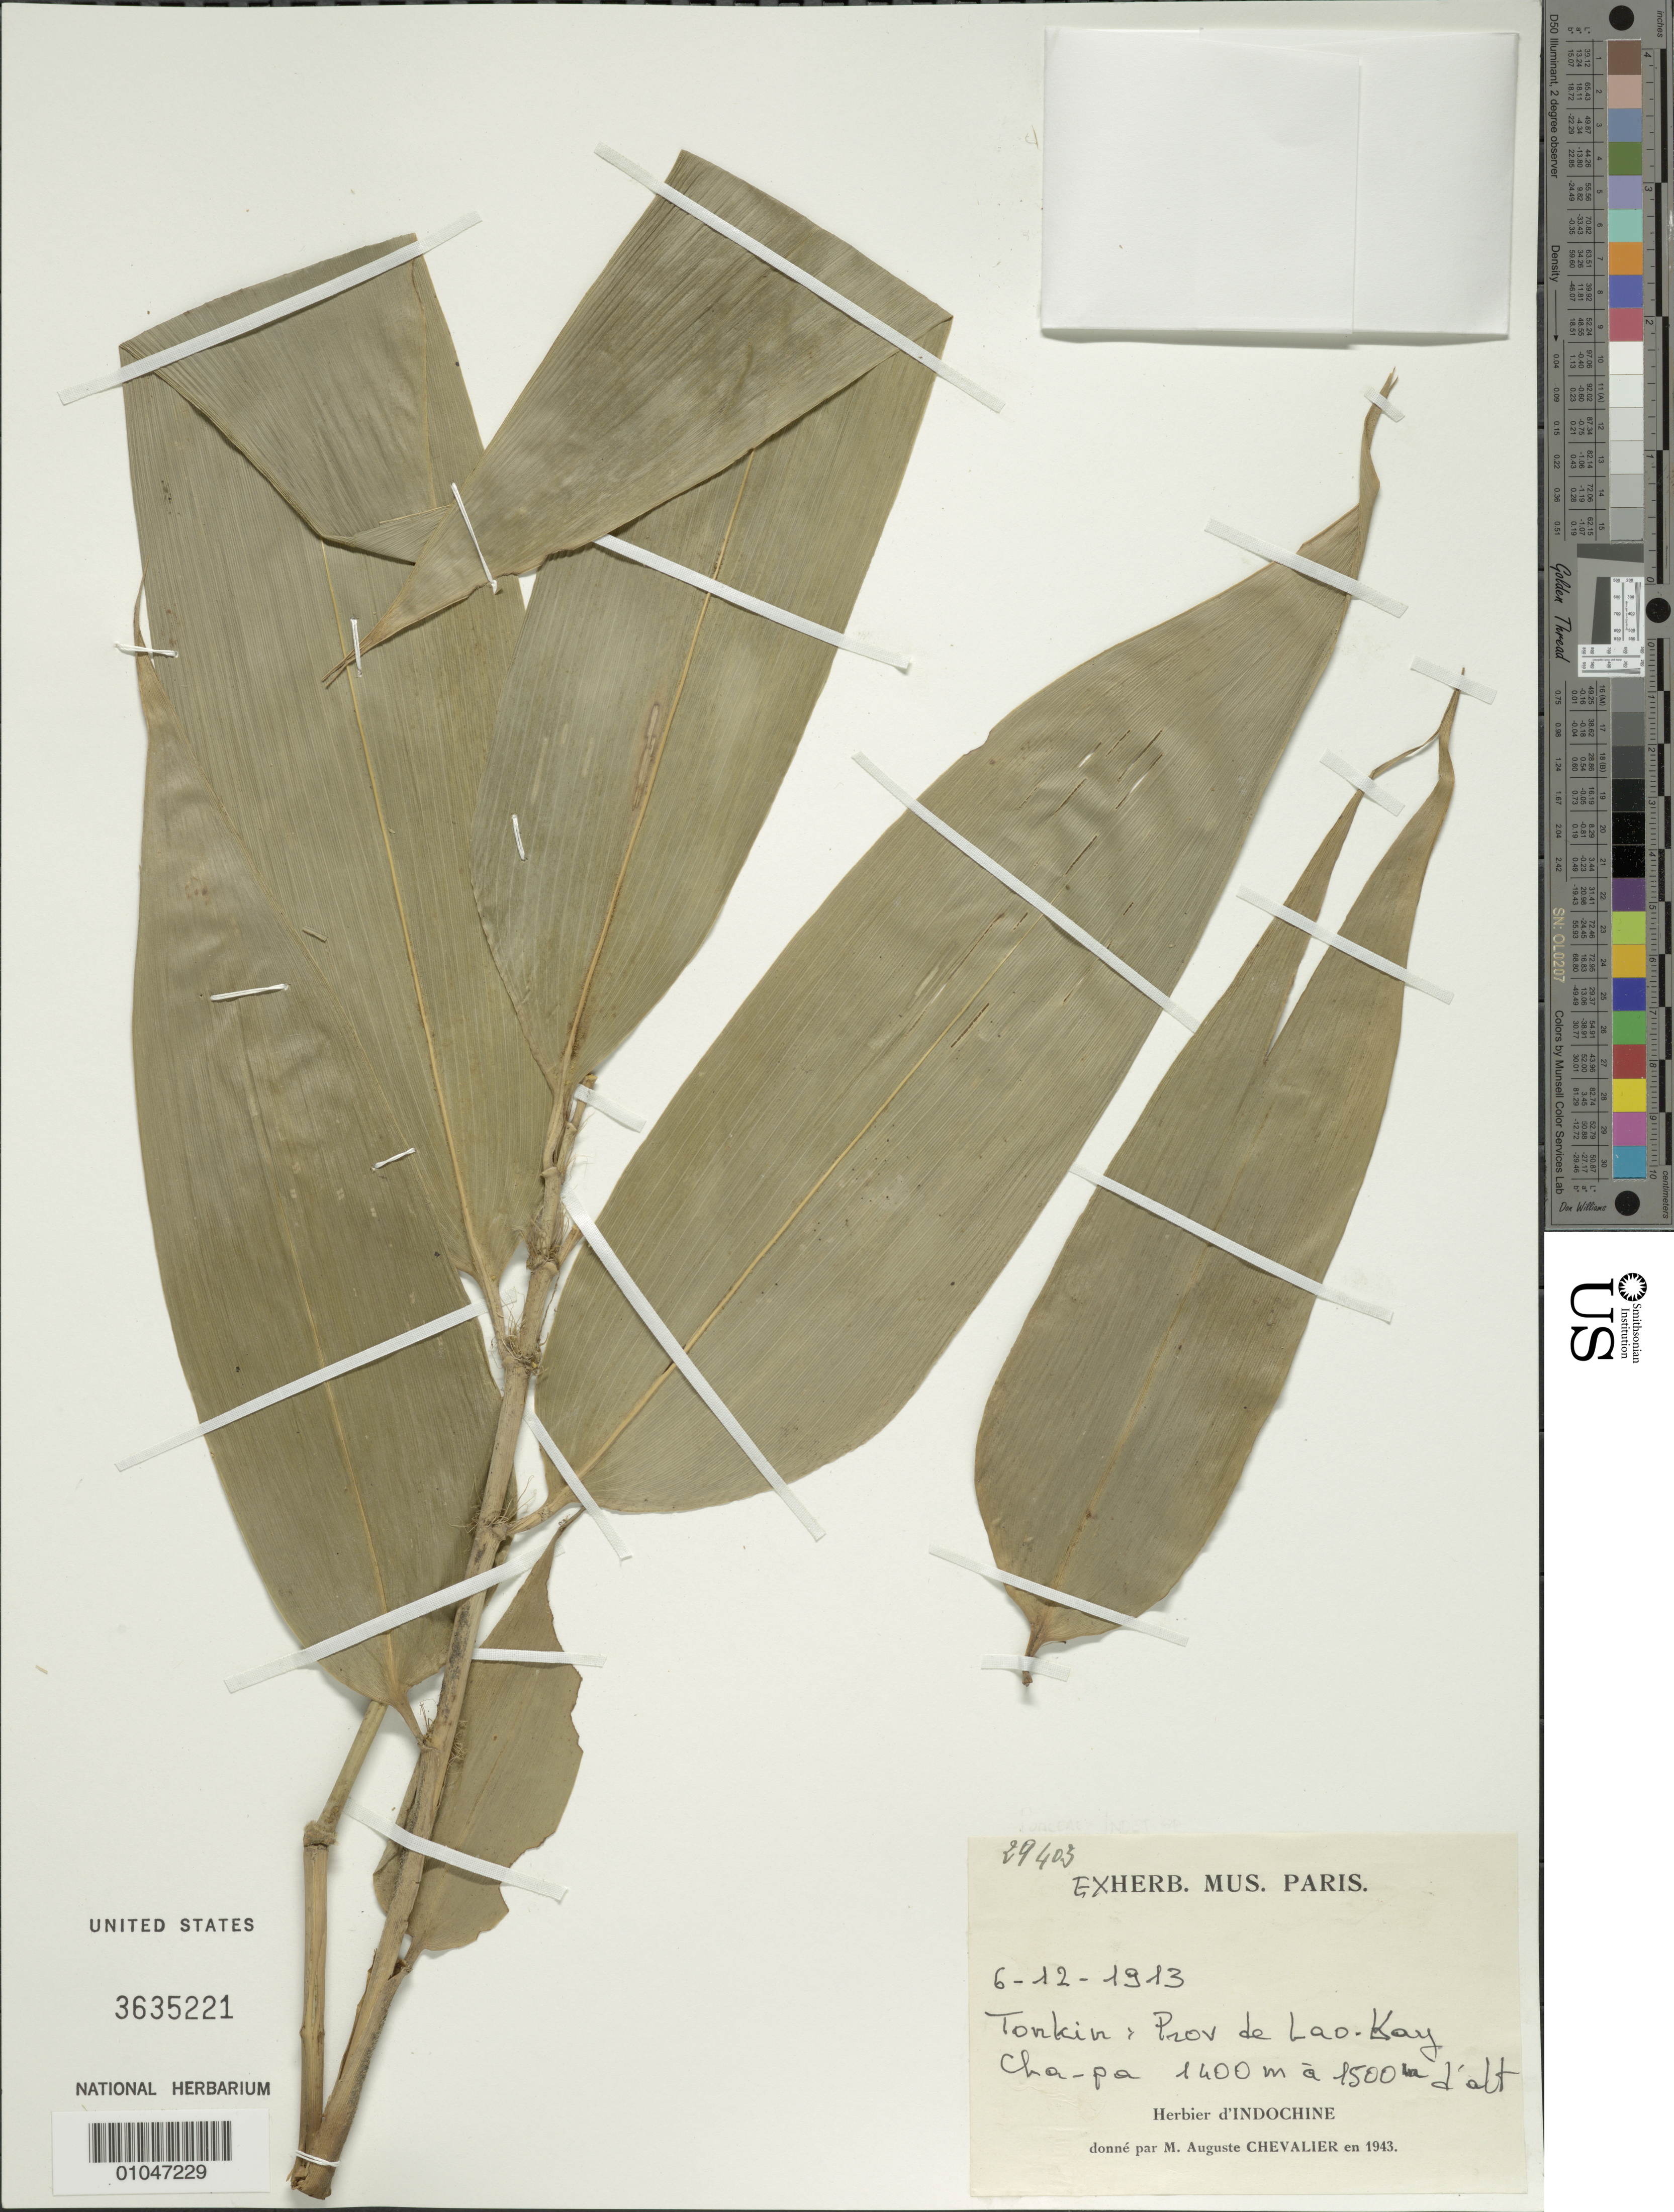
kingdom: Plantae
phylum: Tracheophyta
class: Liliopsida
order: Poales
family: Poaceae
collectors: A. J. Chevalier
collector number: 29403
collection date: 1913-06-12 or 1913-12-06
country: Vietnam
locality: (?) Tonkin: Prov de Lao. Kay Cha-pa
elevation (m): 1400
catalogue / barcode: US 3635221